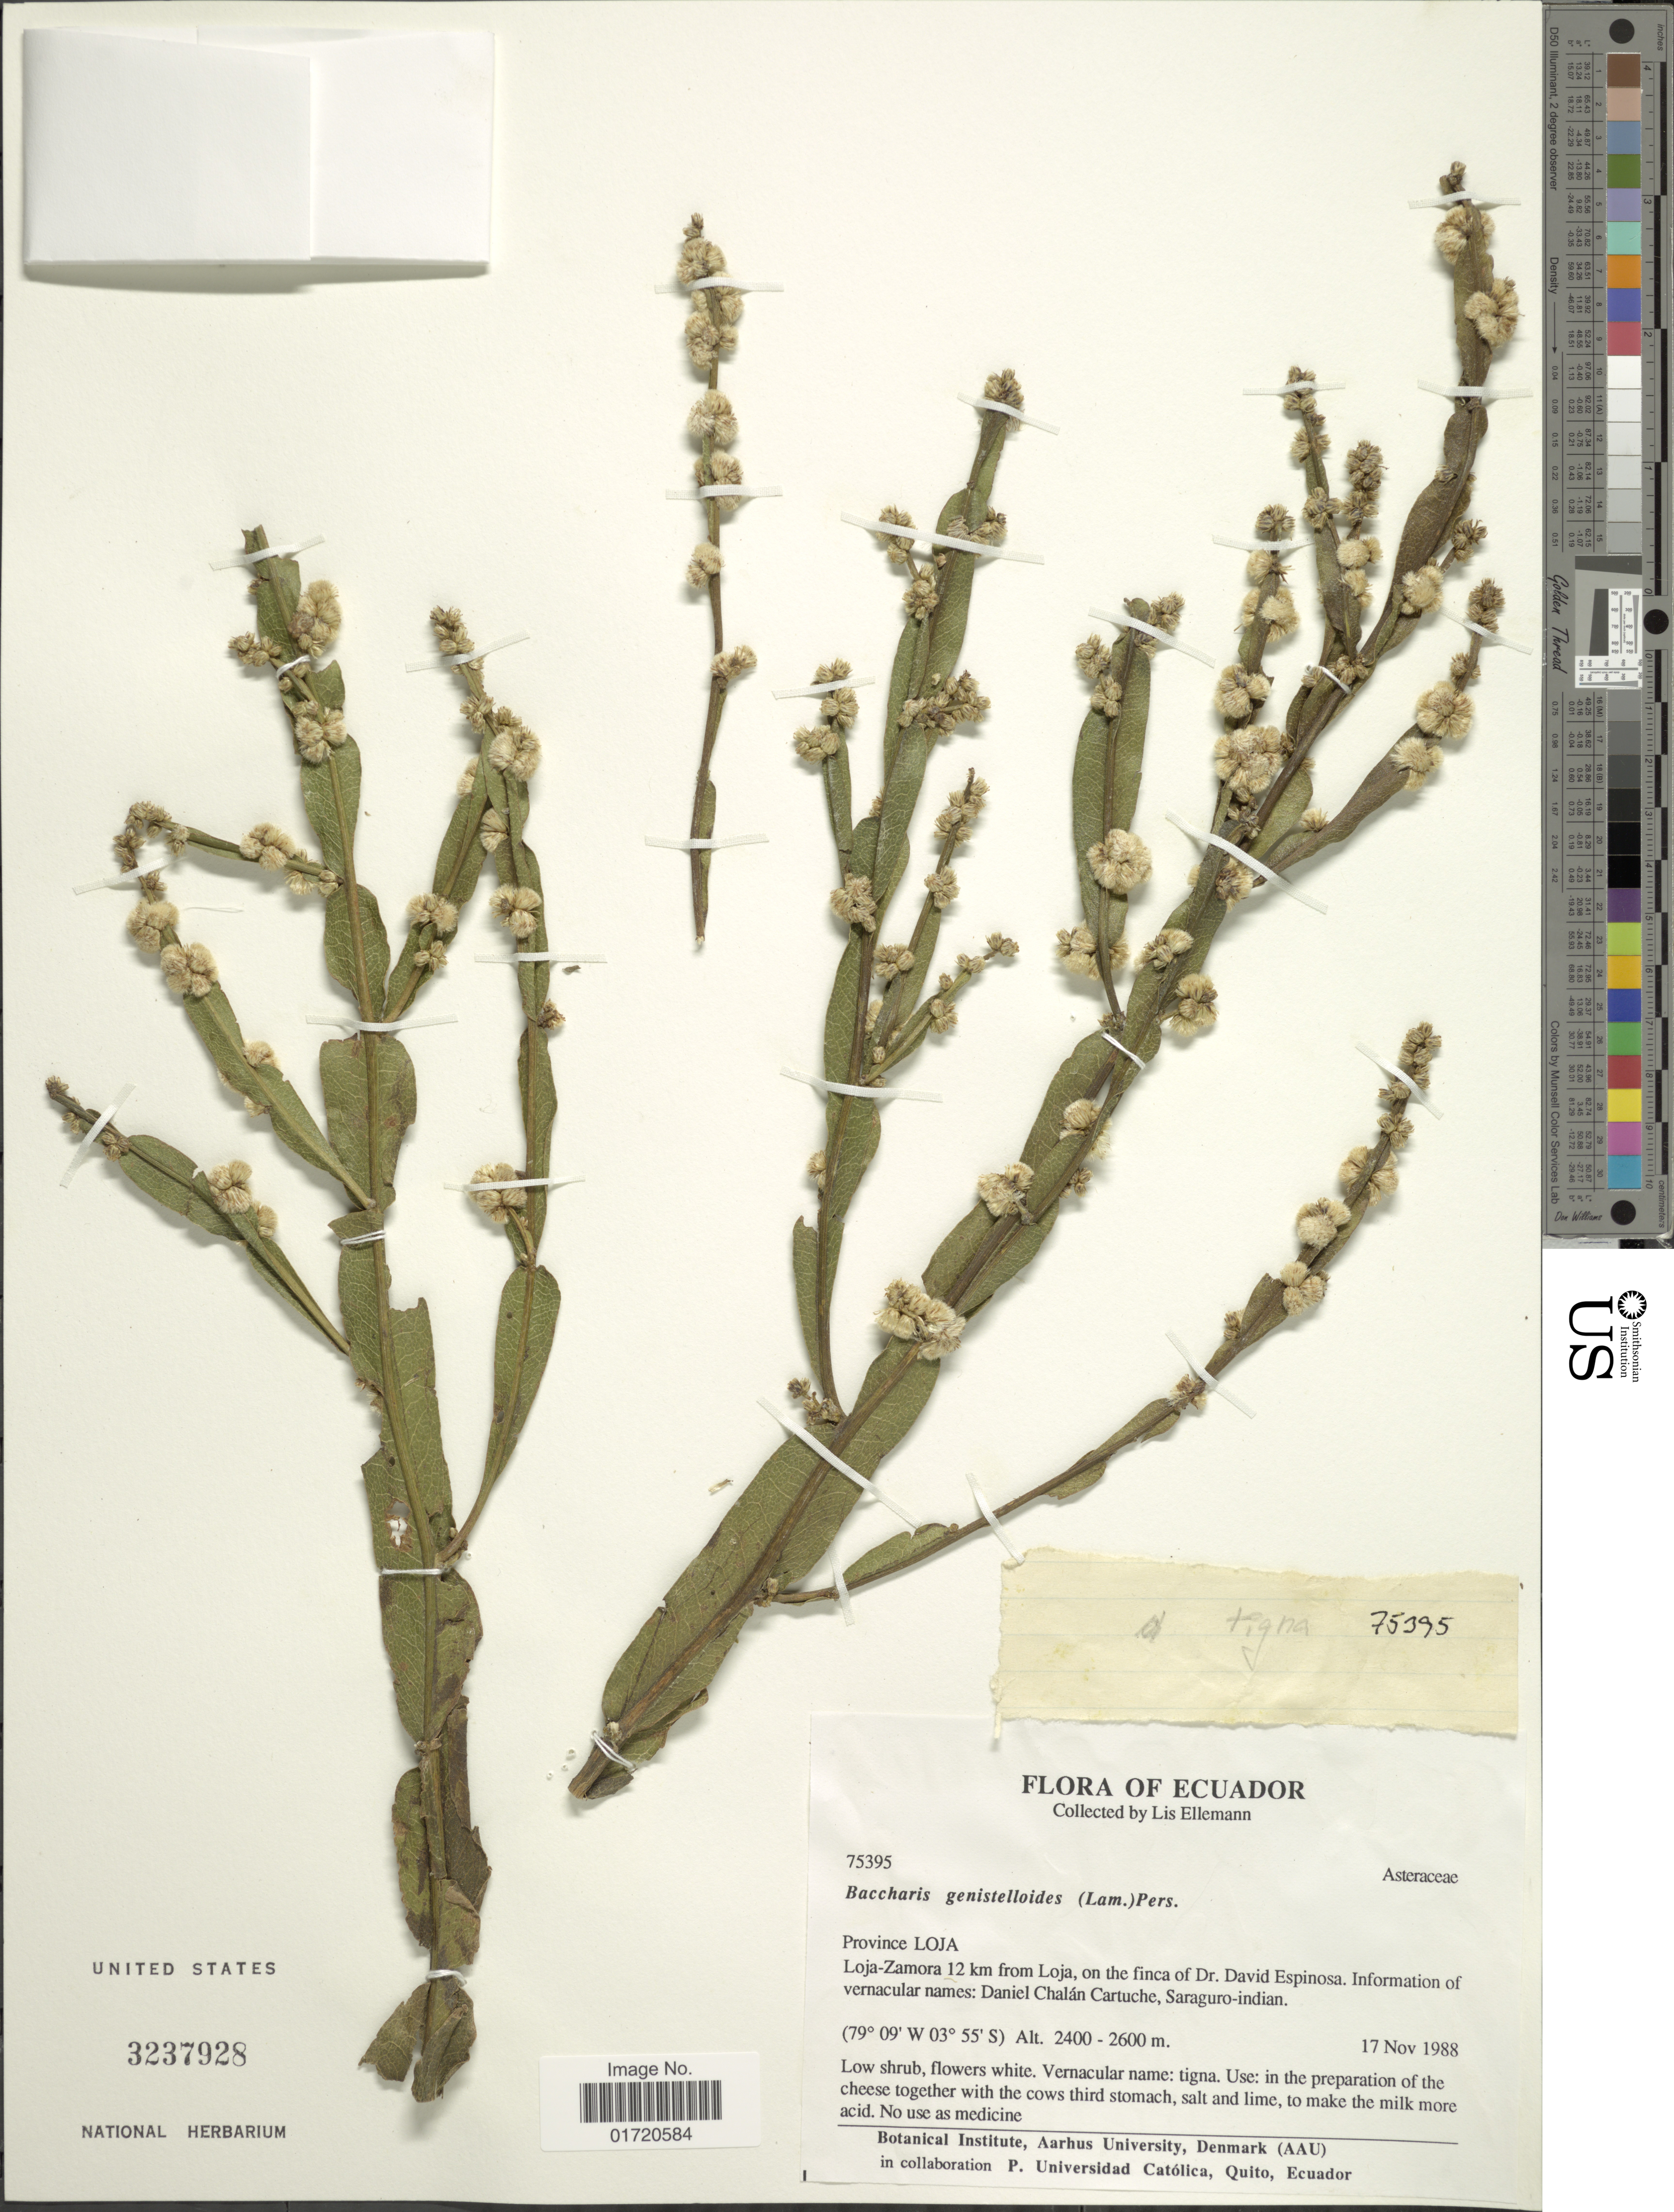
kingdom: Plantae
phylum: Tracheophyta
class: Magnoliopsida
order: Asterales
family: Asteraceae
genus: Baccharis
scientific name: Baccharis genistelloides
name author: (Lam.) Pers.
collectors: L. Ellemann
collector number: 75395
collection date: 1988-11-17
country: Ecuador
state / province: Loja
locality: Loja-Zamora 12 km from Loja, on the finca of Dr. David Espinosa.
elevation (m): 2400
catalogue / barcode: US 3237928